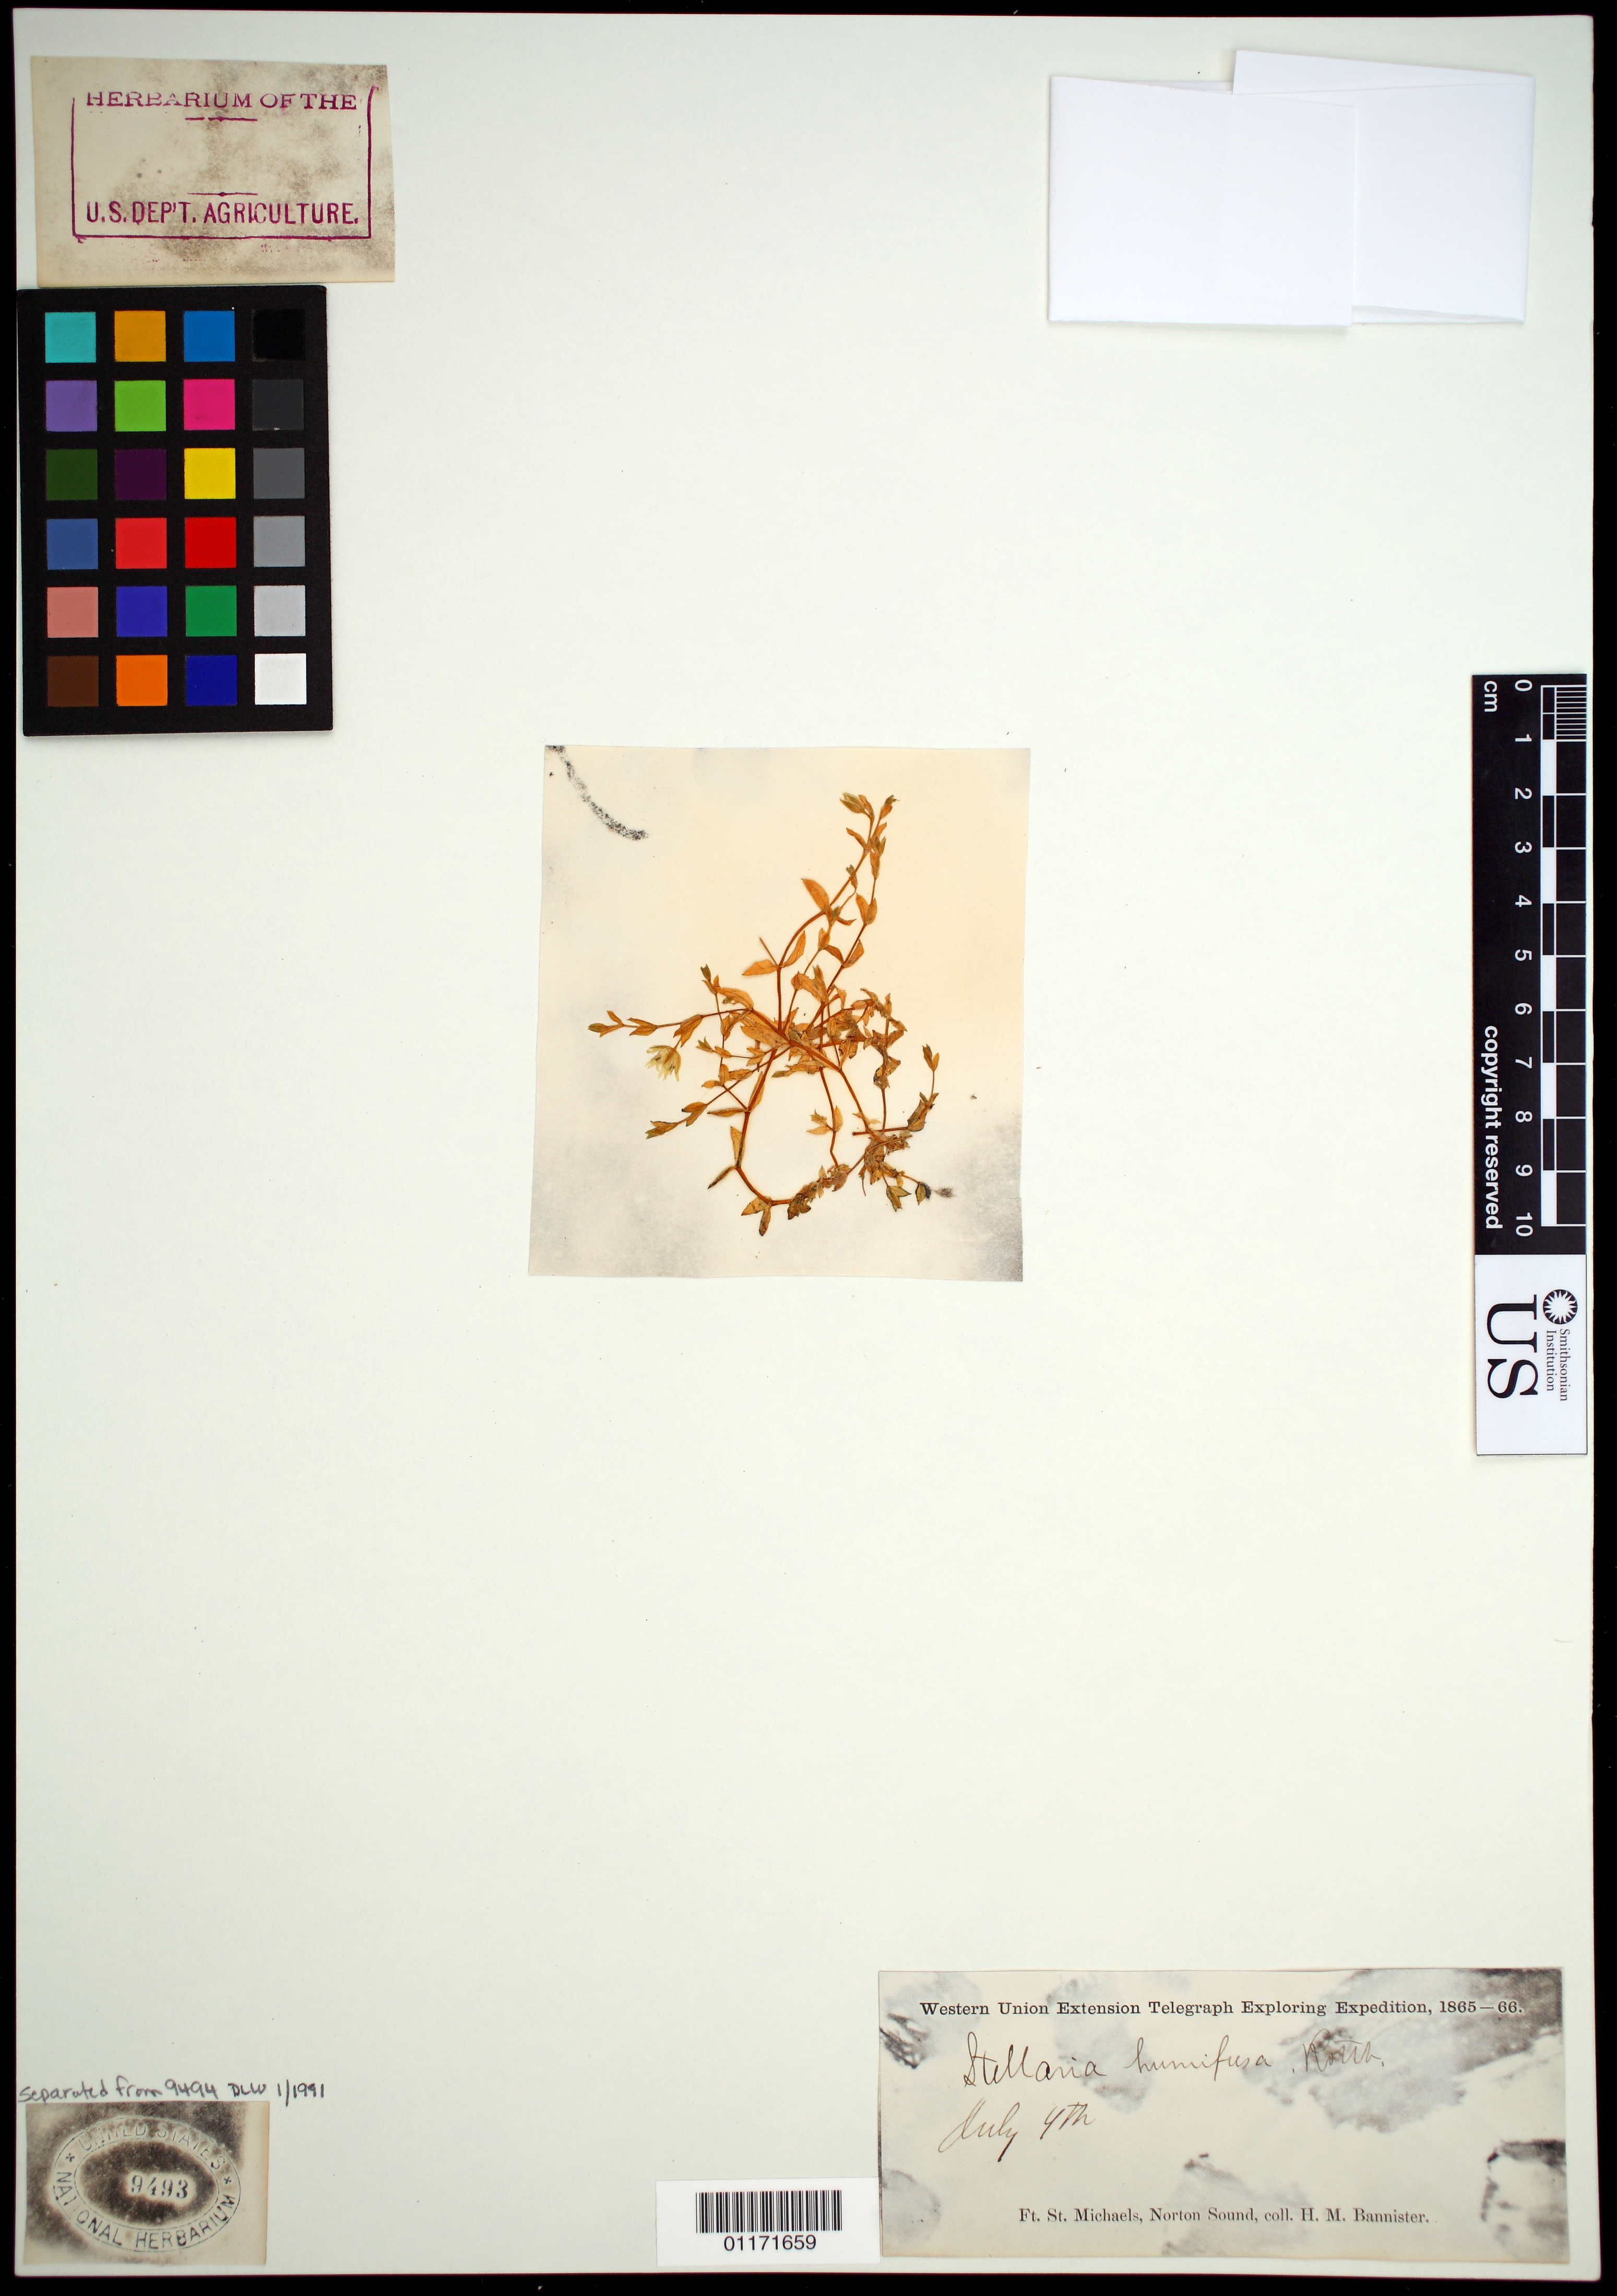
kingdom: Plantae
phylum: Tracheophyta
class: Magnoliopsida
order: Caryophyllales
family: Caryophyllaceae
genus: Stellaria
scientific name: Stellaria humifusa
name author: Rottb.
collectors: H. Bannister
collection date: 1865-07-04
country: United States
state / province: Alaska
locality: Ft. St. Michaels, Norton Sound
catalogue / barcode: US 9493